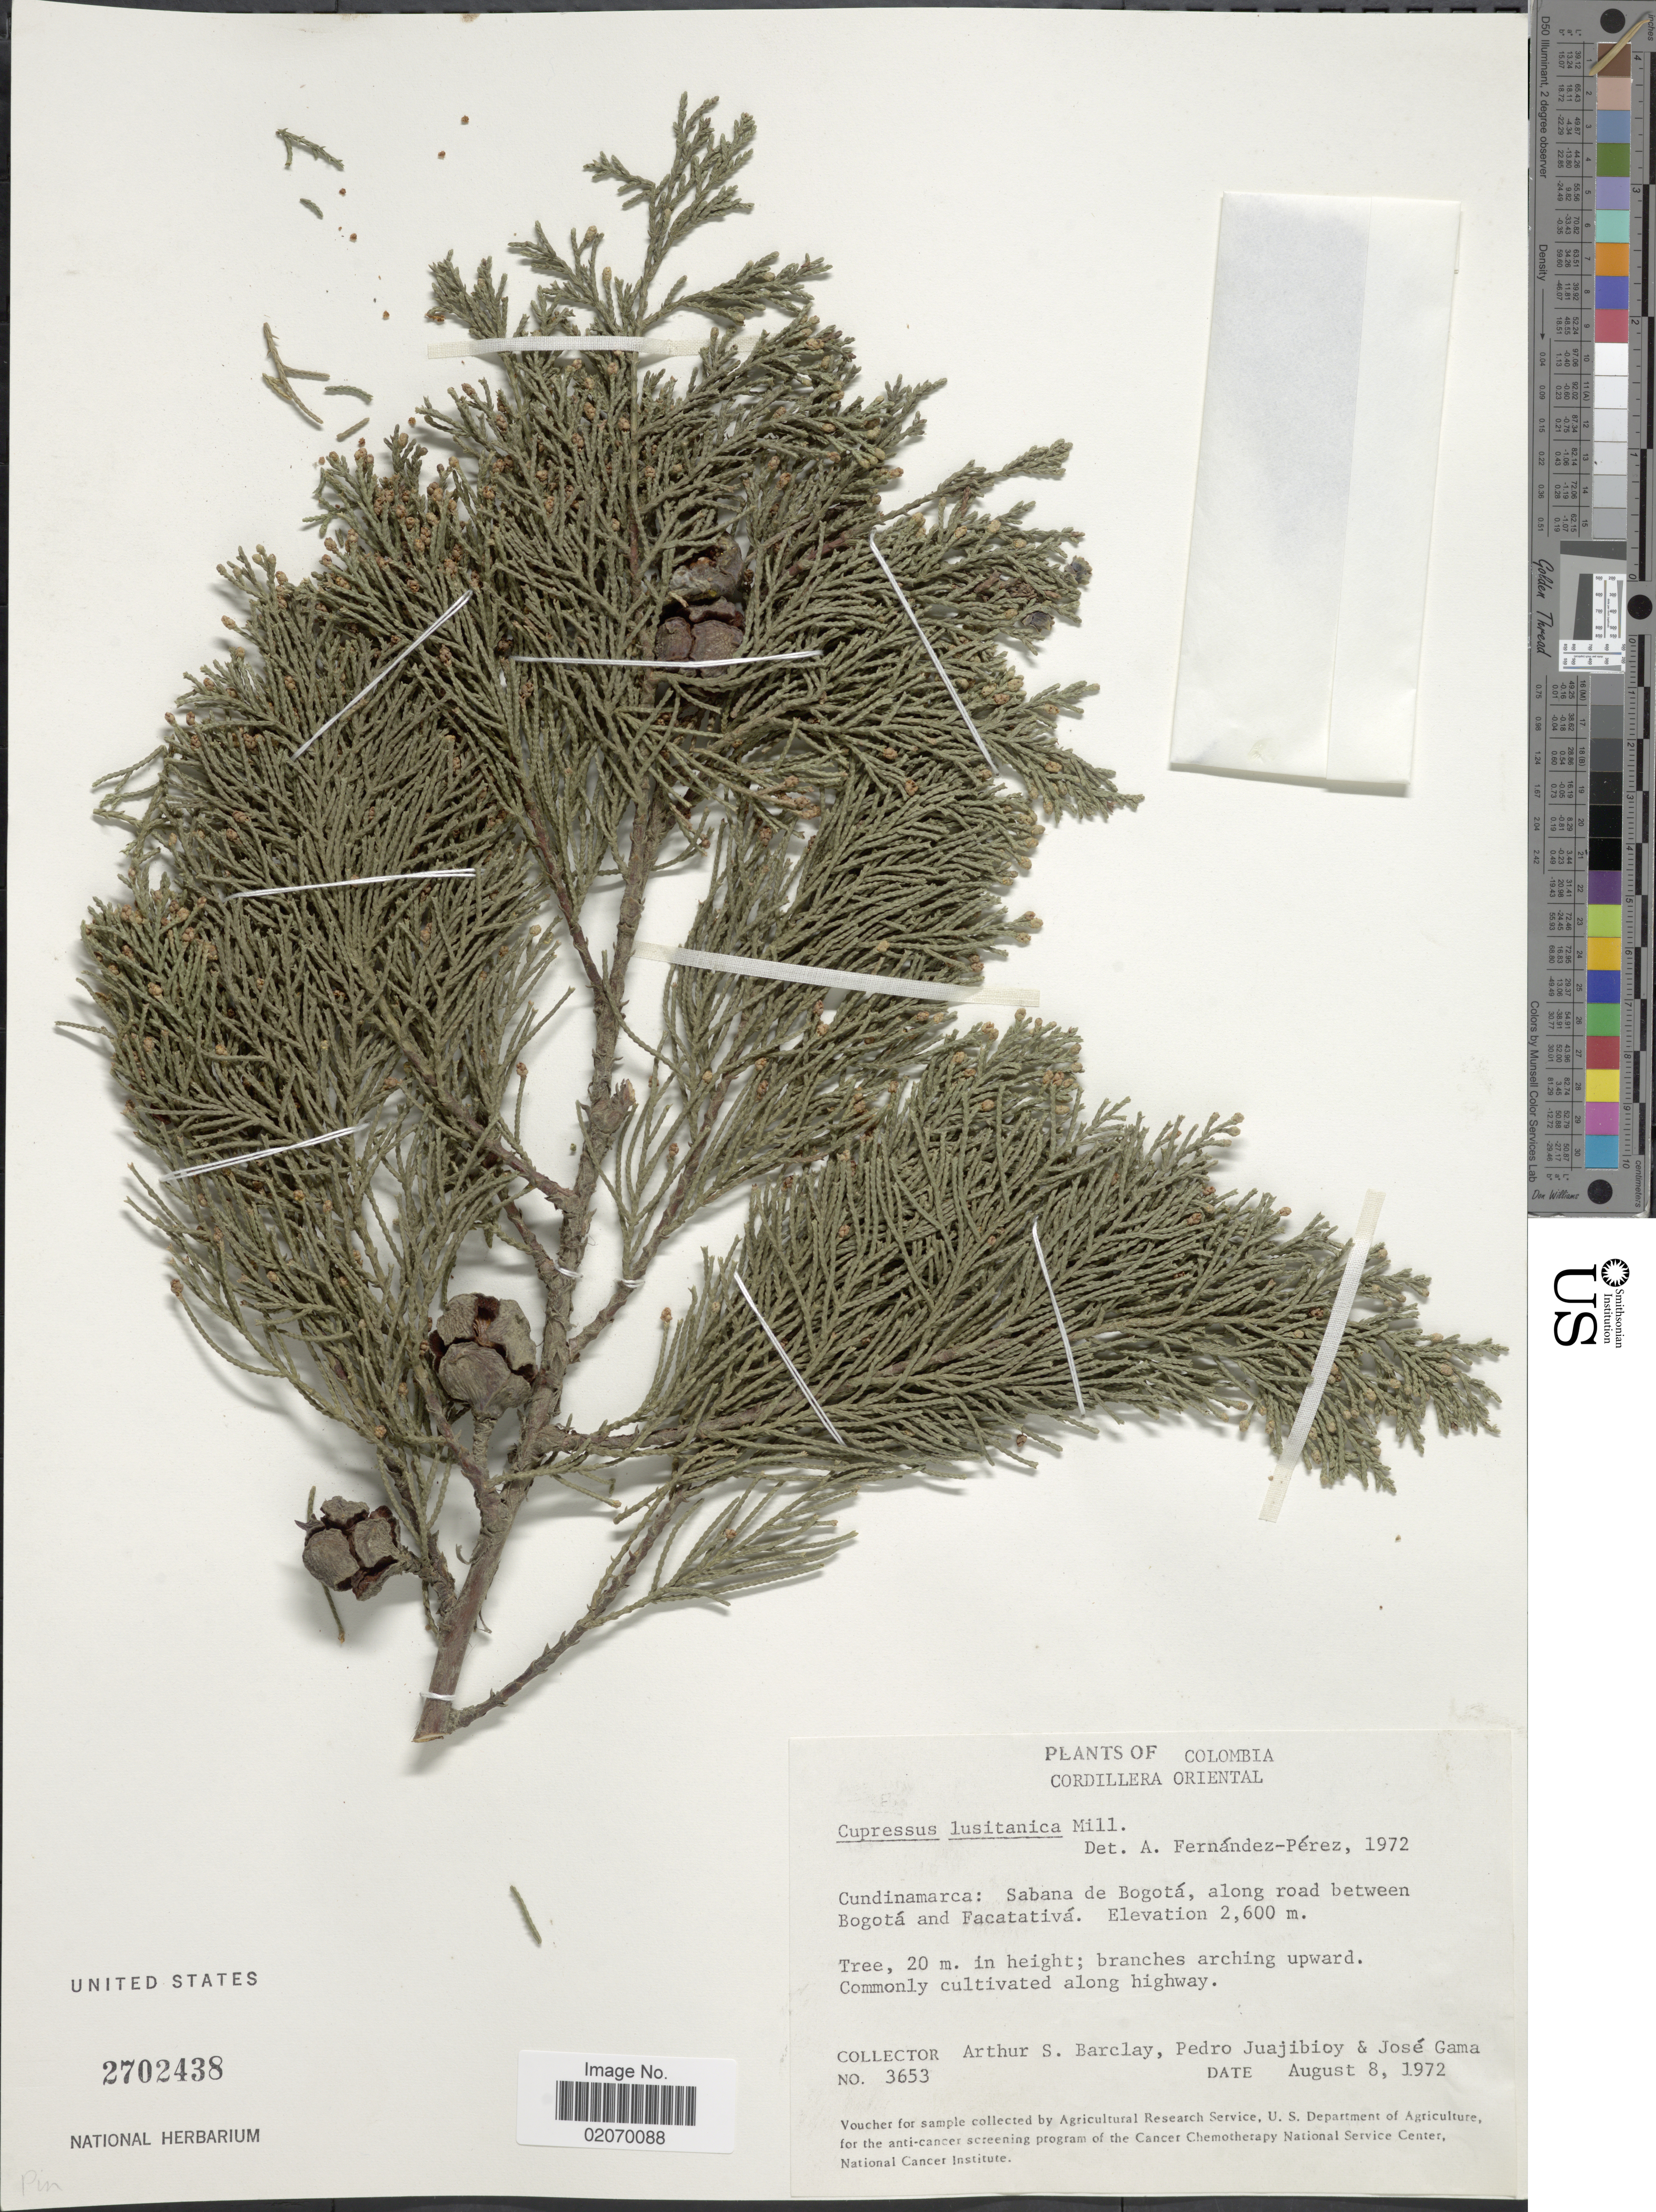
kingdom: Plantae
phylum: Tracheophyta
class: Pinopsida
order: Pinales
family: Cupressaceae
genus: Hesperocyparis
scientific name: Hesperocyparis lusitanica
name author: (Miller) Bartel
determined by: (US) Smithsonian Institution - National Museum of Natural History - Department of Botany (UNITED STATES)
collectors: A. S. Barclay, P. Juajibioy & J. Gama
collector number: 3653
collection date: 1972-08-08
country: Colombia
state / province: Cundinamarca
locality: Cordillera Oriental, Sabana de Bogota, along road between Bogota and Facatativa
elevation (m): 2600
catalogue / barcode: US 2702438